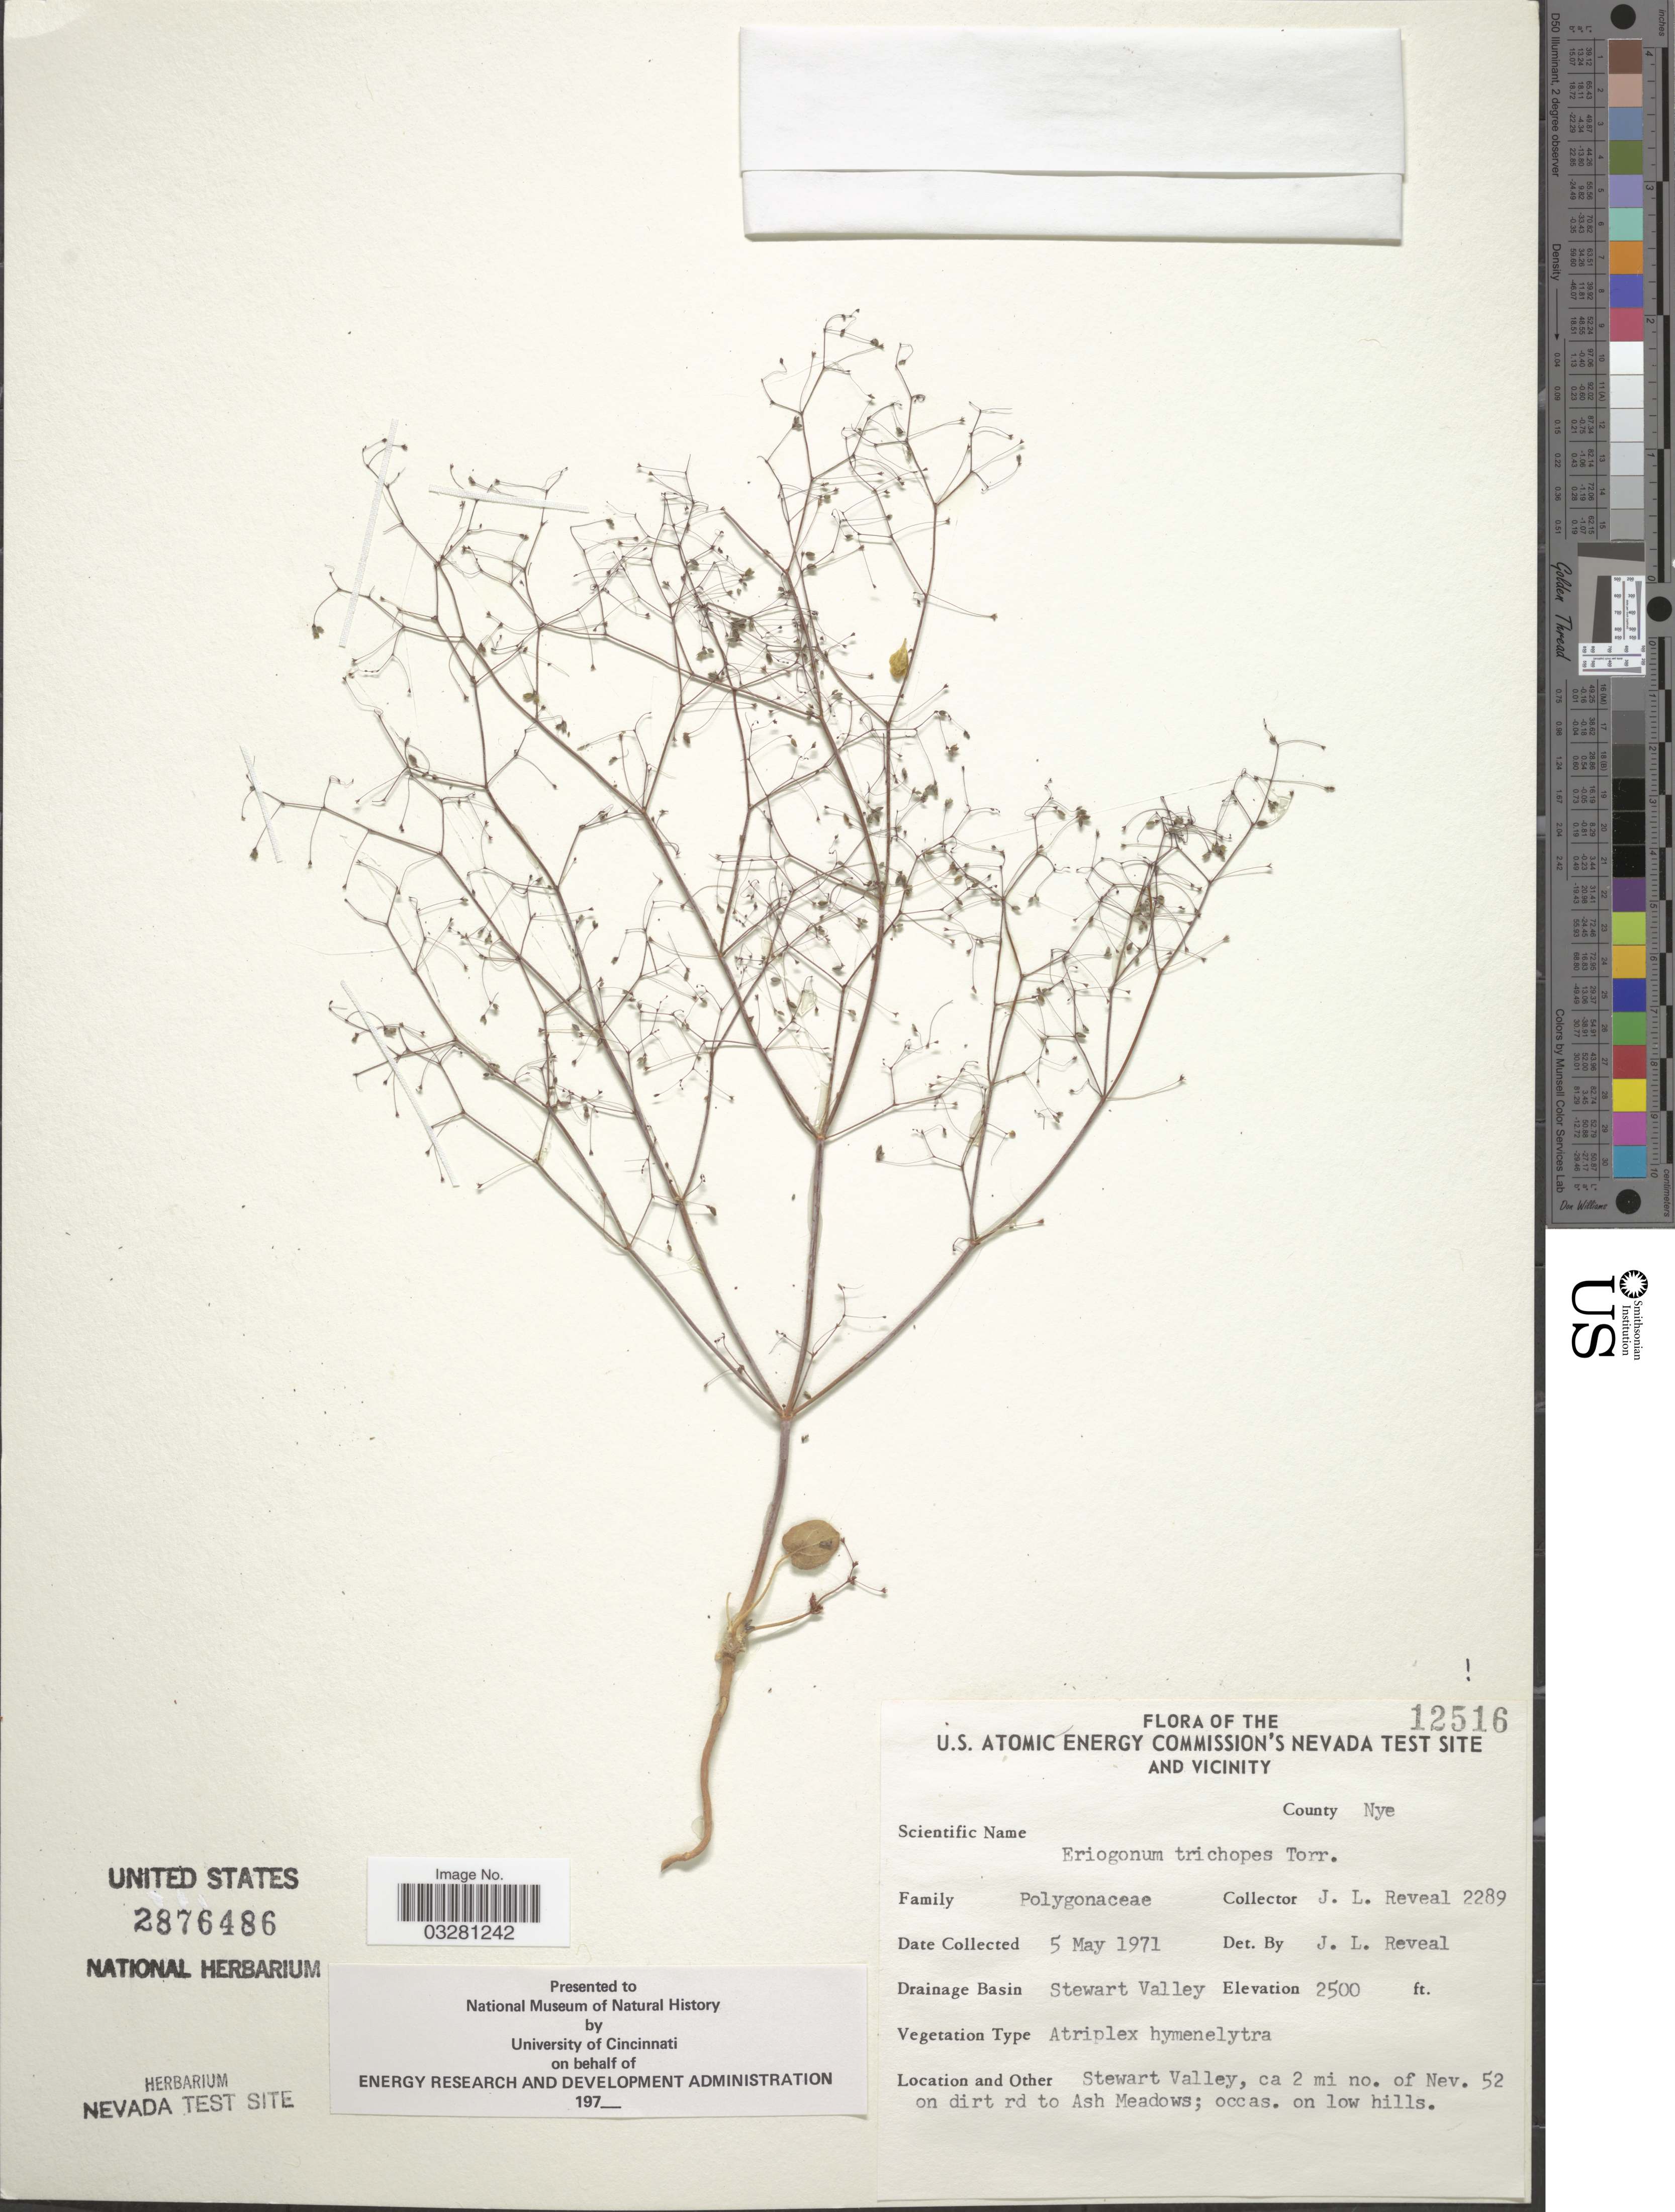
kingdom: Plantae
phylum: Tracheophyta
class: Magnoliopsida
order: Caryophyllales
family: Polygonaceae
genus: Eriogonum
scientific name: Eriogonum trichopes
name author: Torr.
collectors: J. L. Reveal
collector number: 2289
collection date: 1971-05-05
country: United States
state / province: Nevada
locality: U. S. Atomic Energy Commission's Nevada Test Site and Vicinity. County Nye. Drainage Basin Stewart Valley. Stewart Valley, ca 2 mi no. of Nev. 52 on dirt rd to Ash Meadows.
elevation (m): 762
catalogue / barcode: US 2876486